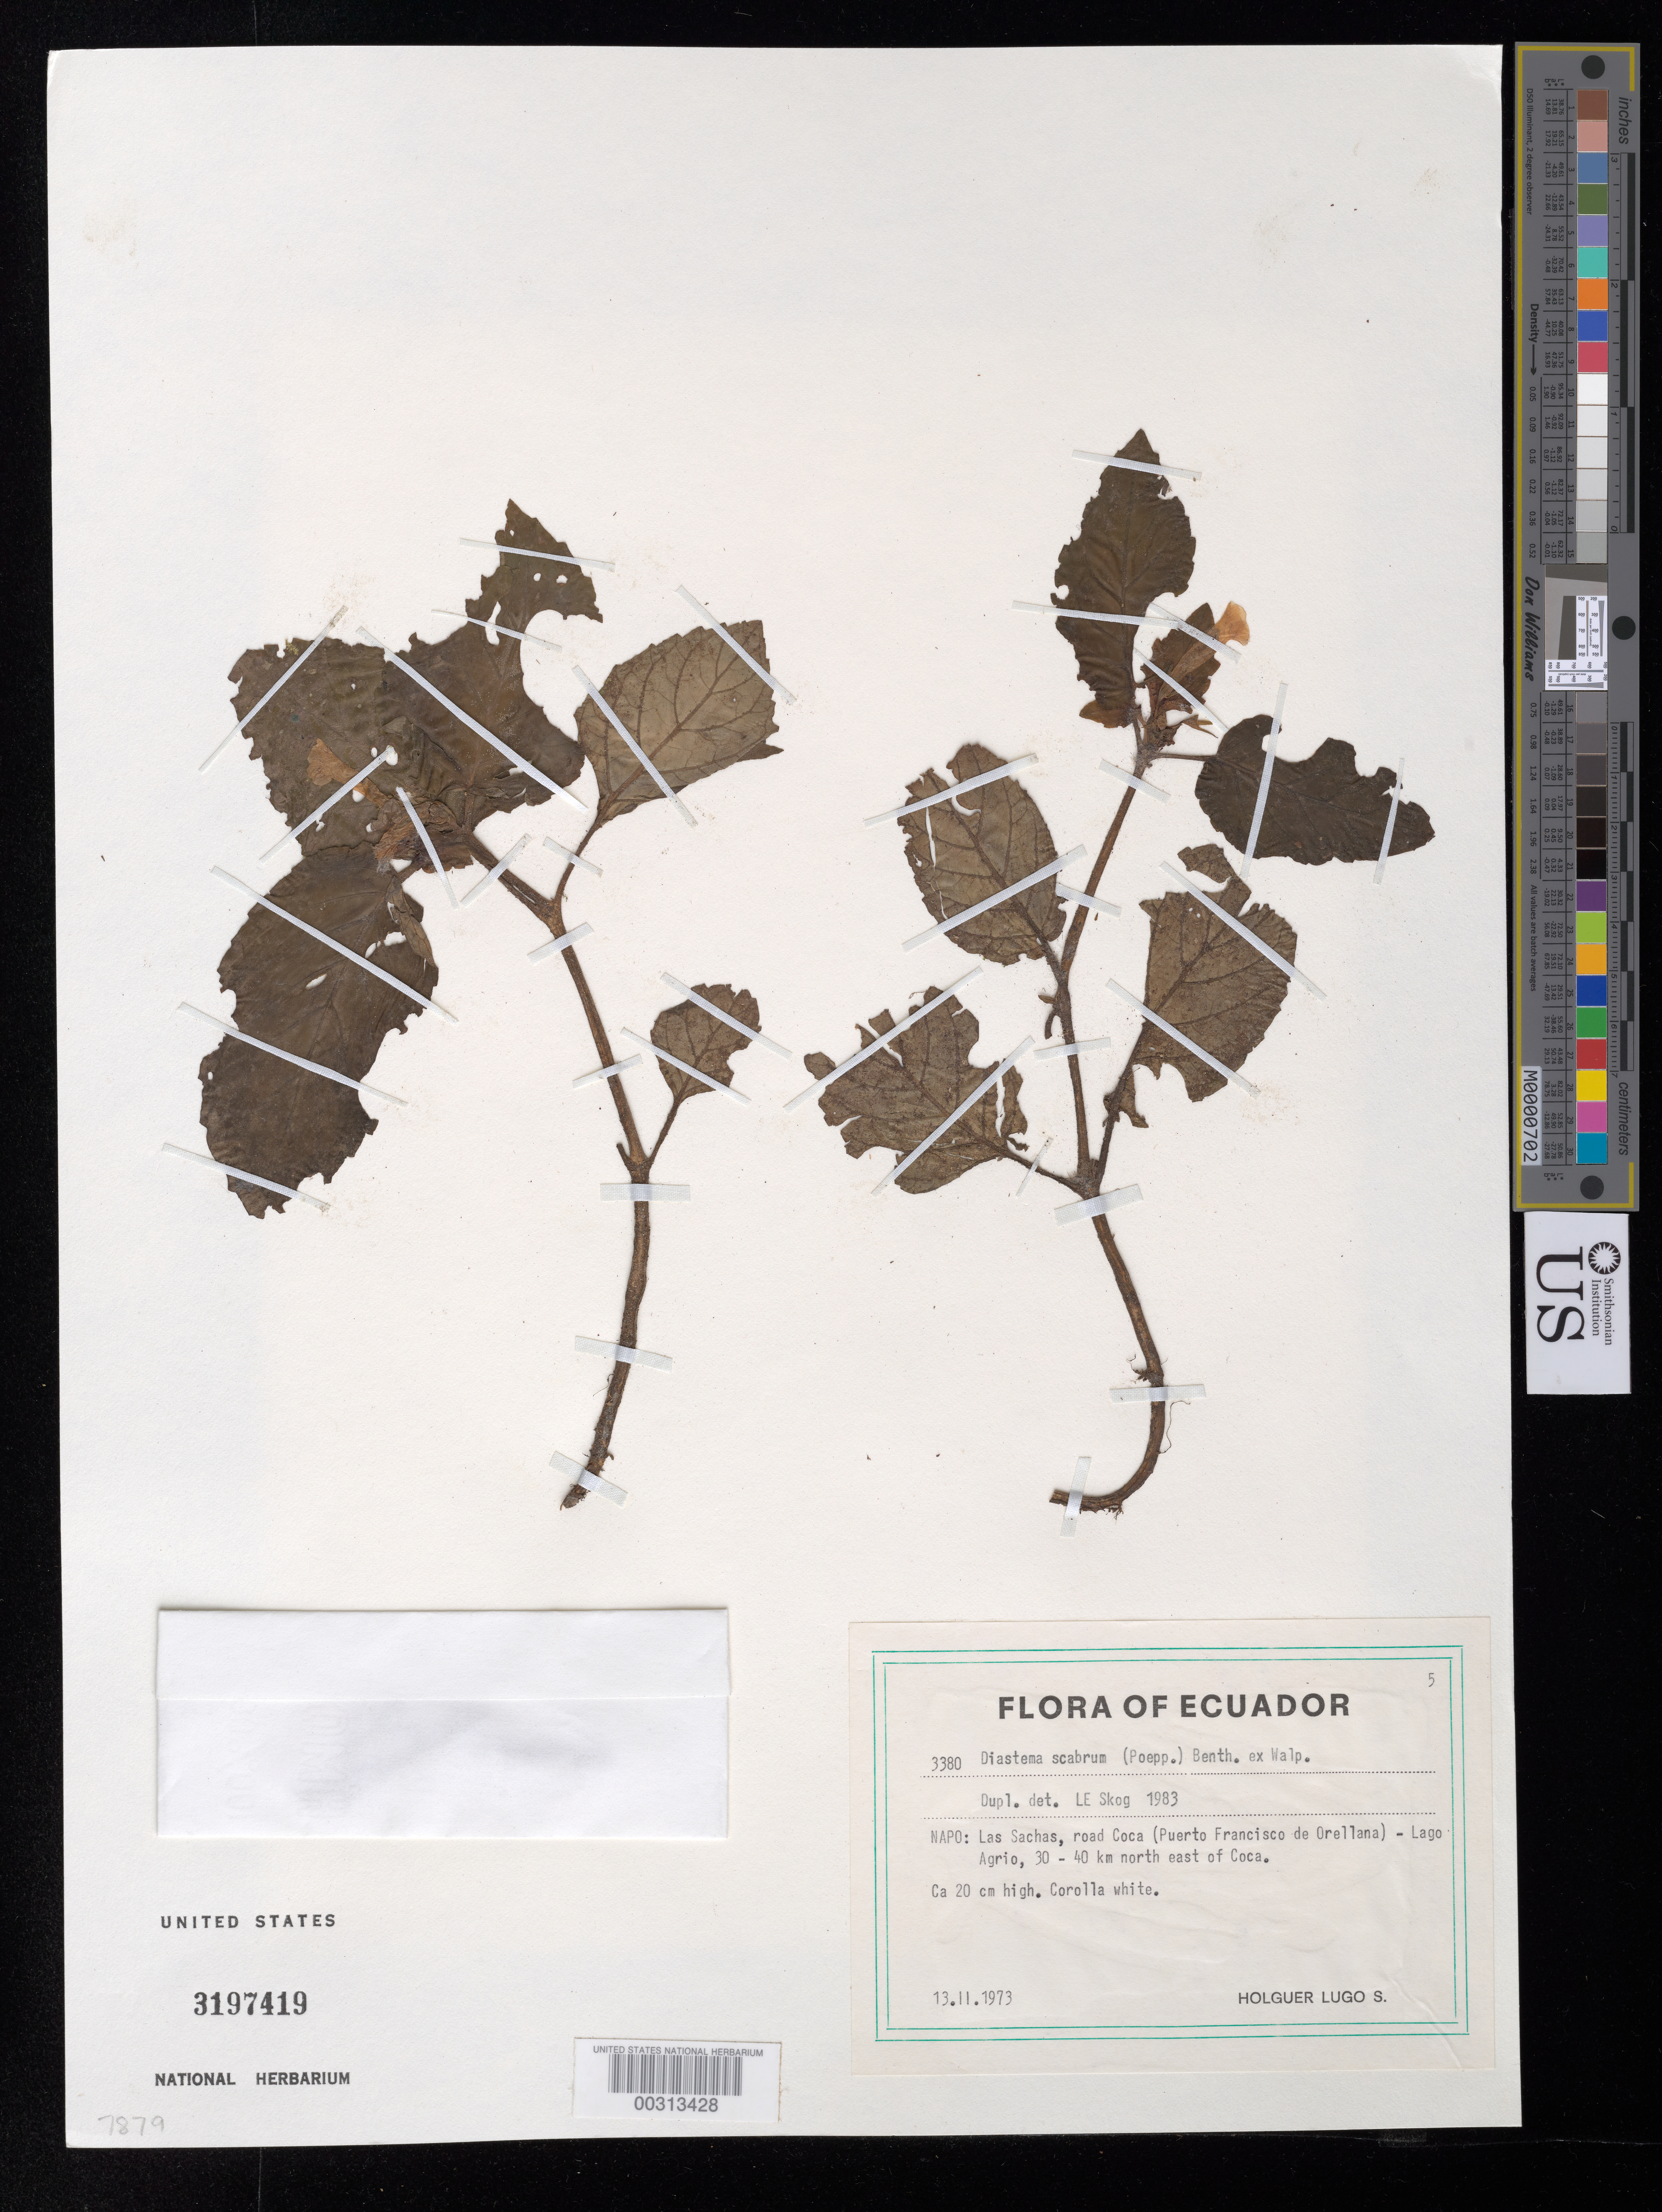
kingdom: Plantae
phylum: Tracheophyta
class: Magnoliopsida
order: Lamiales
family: Gesneriaceae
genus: Diastema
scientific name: Diastema scabrum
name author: (Poepp.) Benth. ex Walp.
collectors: H. Lugo S.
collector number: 3380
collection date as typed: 13 Nov 1973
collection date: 1973-11-13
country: Ecuador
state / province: Napo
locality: Las Schas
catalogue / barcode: US 3197419